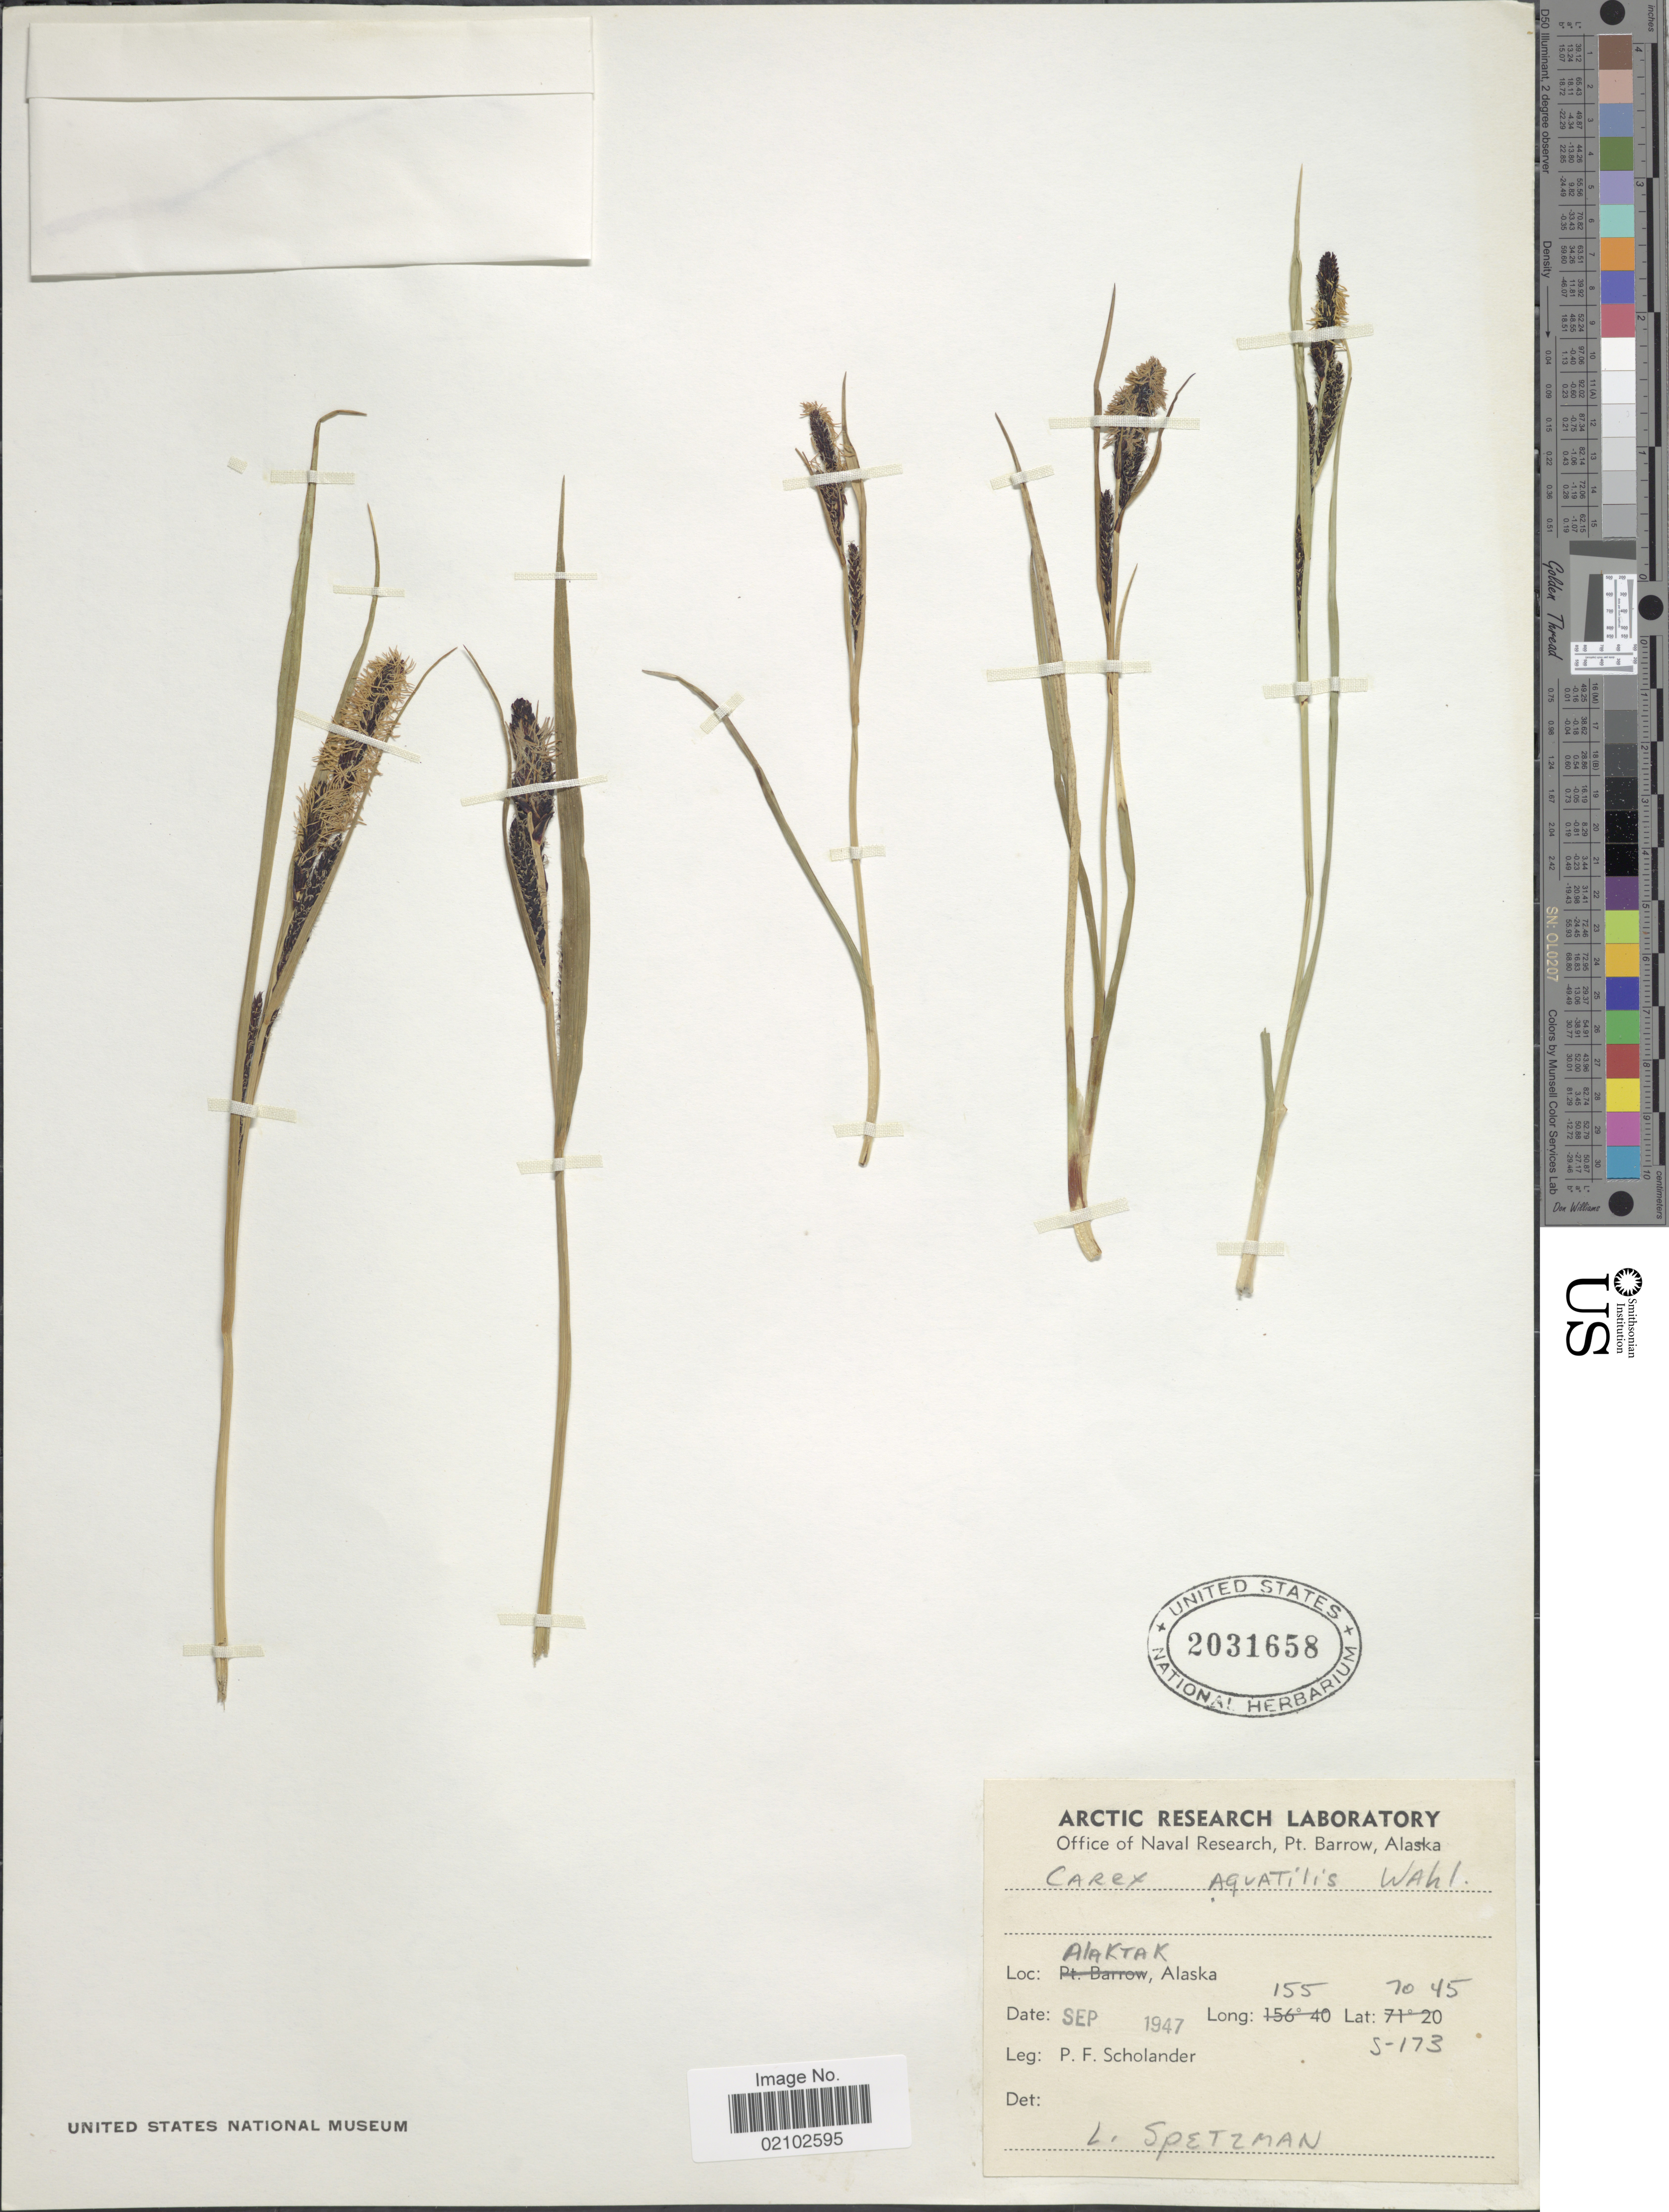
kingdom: Plantae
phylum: Tracheophyta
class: Liliopsida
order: Poales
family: Cyperaceae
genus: Carex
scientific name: Carex aquatilis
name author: Wahlenb.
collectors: P. Scholander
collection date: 1947-09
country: United States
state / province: Alaska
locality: Alaktak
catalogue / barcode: US 2031658